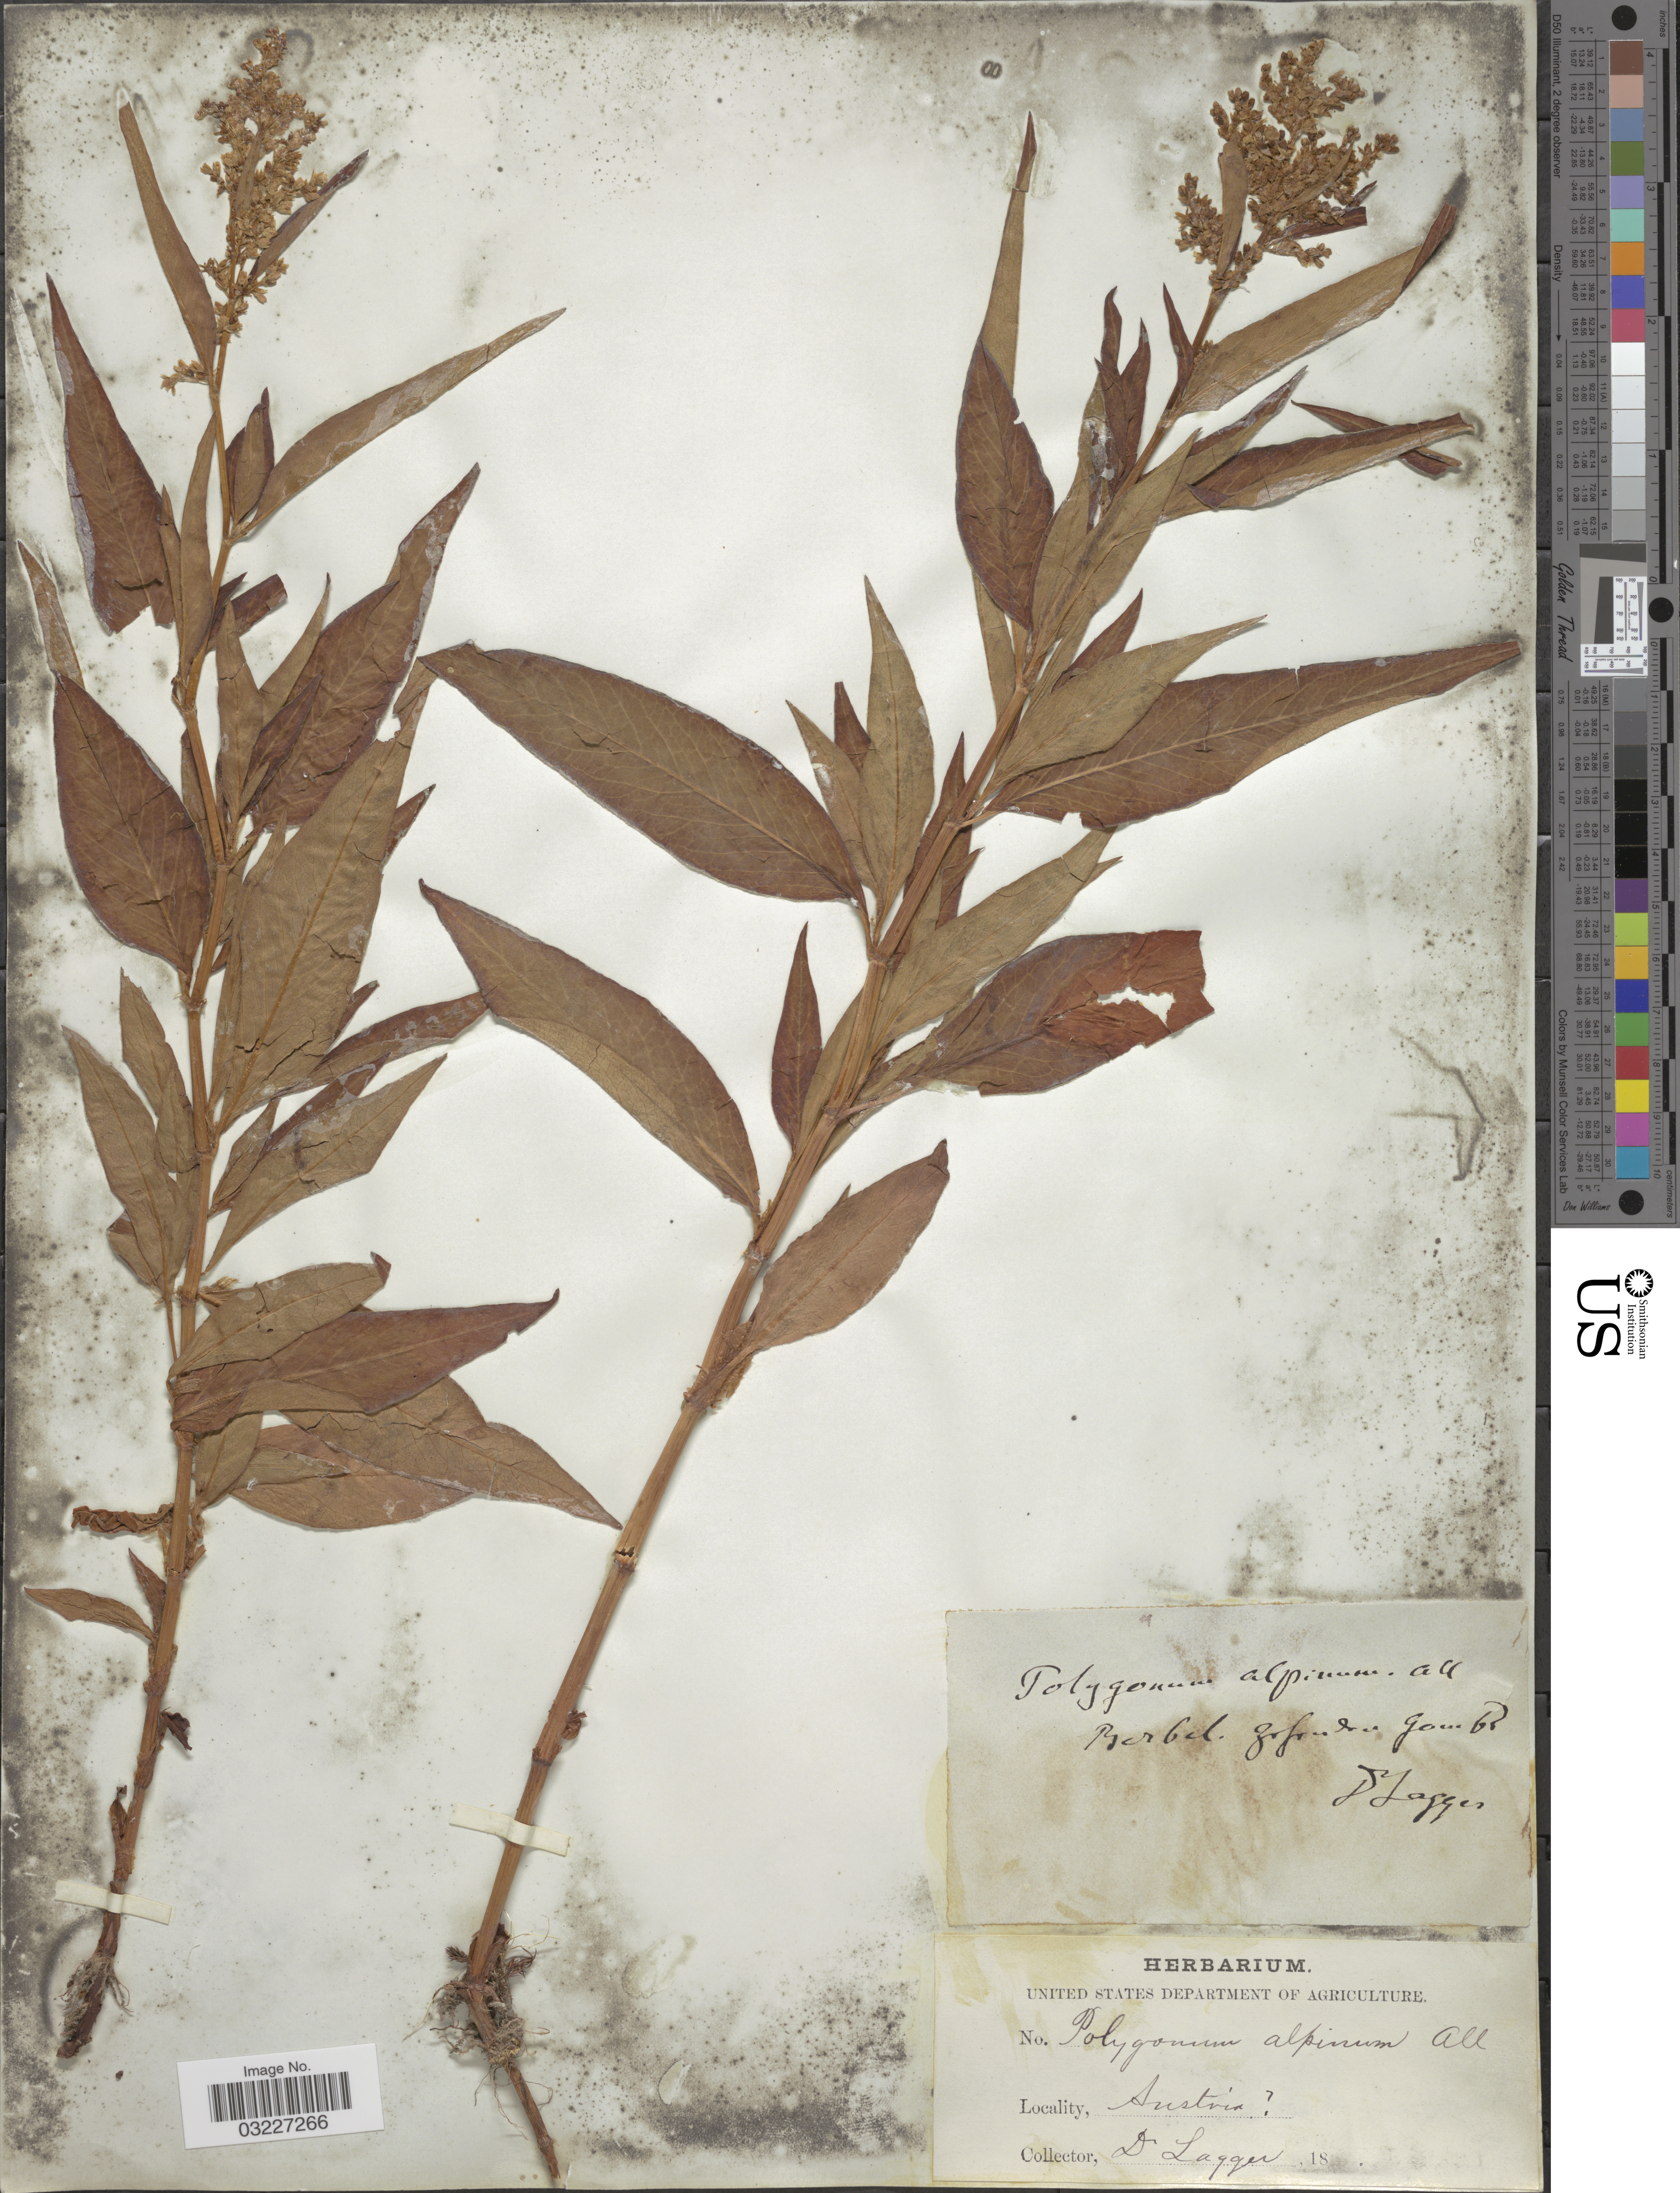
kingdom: Plantae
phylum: Tracheophyta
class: Magnoliopsida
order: Caryophyllales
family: Polygonaceae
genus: Koenigia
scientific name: Koenigia alpina var. alpina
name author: (All.) T.M. Schust. & Reveal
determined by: Strong, Mark T., (BOT), Smithsonian Institution - National Museum of Natural History (UNITED STATES)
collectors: F. J. Lagger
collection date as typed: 18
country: Austria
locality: Barbel. zofruku Goubl. [interpreted]